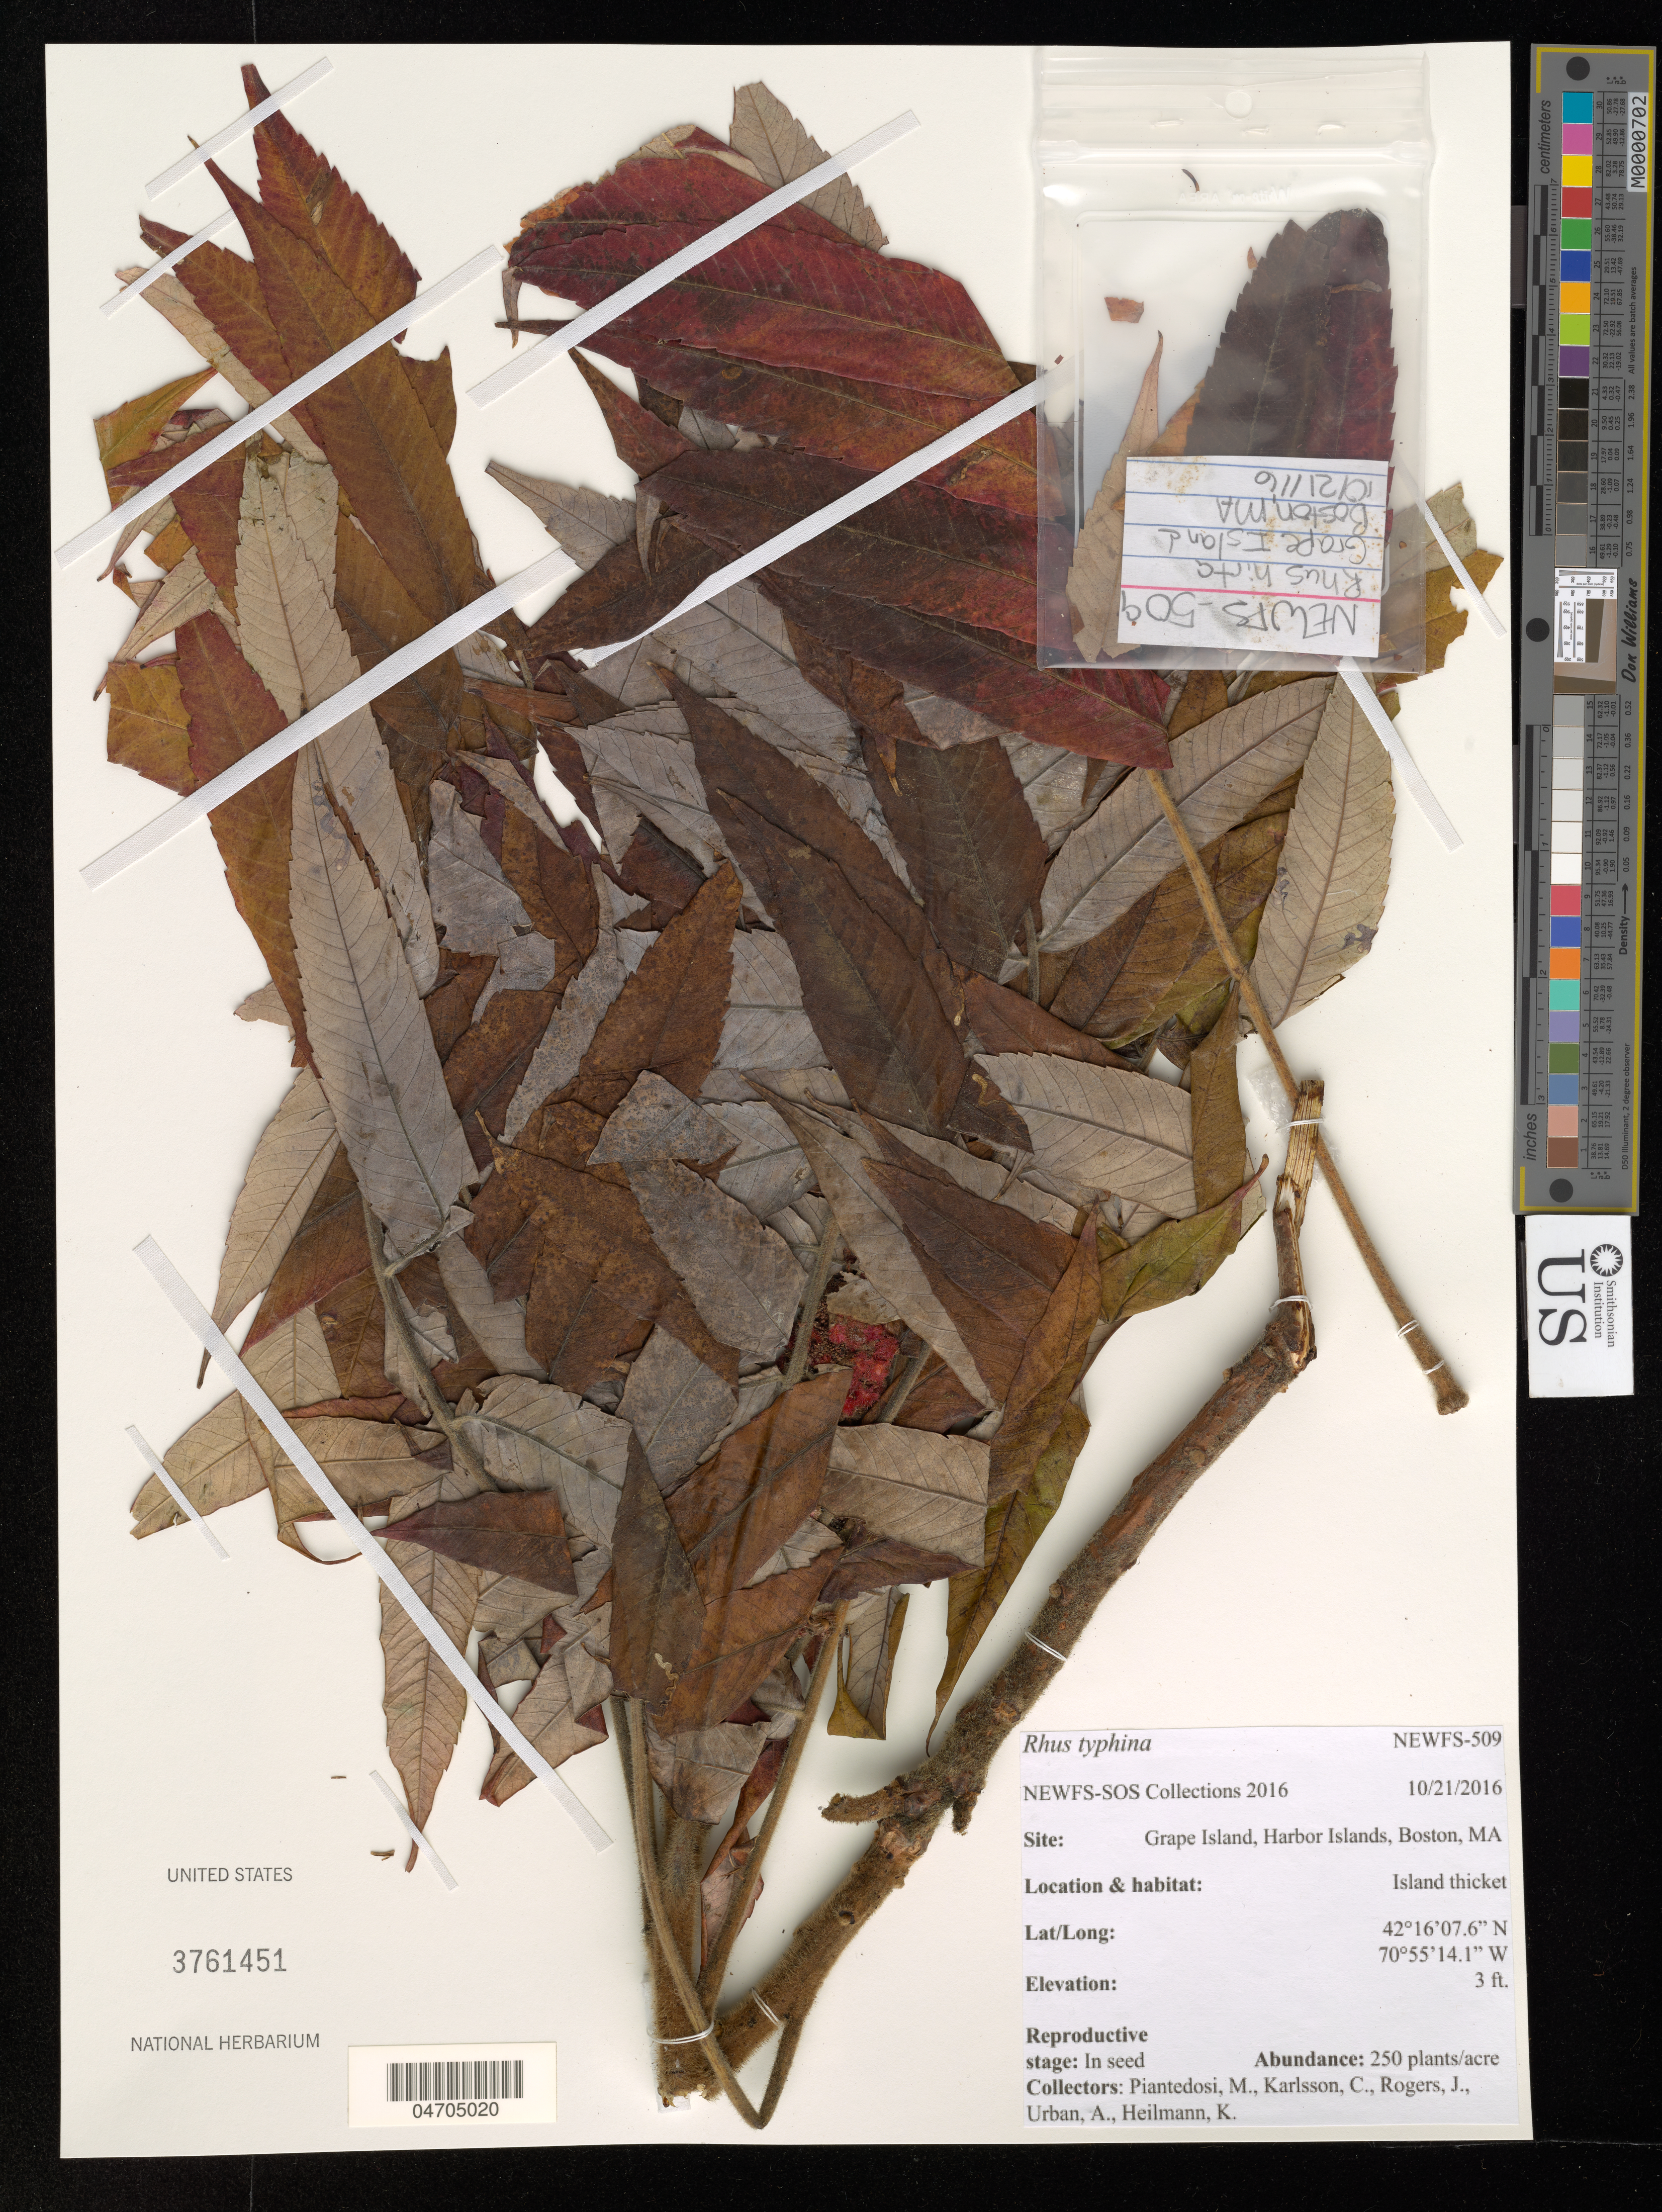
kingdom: Plantae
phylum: Tracheophyta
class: Magnoliopsida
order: Sapindales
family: Anacardiaceae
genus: Rhus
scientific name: Rhus typhina var. laciniata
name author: Alph. Wood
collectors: M. Piantedosi, C. Karlsson, J. Rogers, A. Urban & K. Heilmann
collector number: NEWFS-509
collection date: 2016-10-21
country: United States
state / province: Massachusetts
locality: Grape Island, Harbor Islands, Boston.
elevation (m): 1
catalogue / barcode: US 3761451